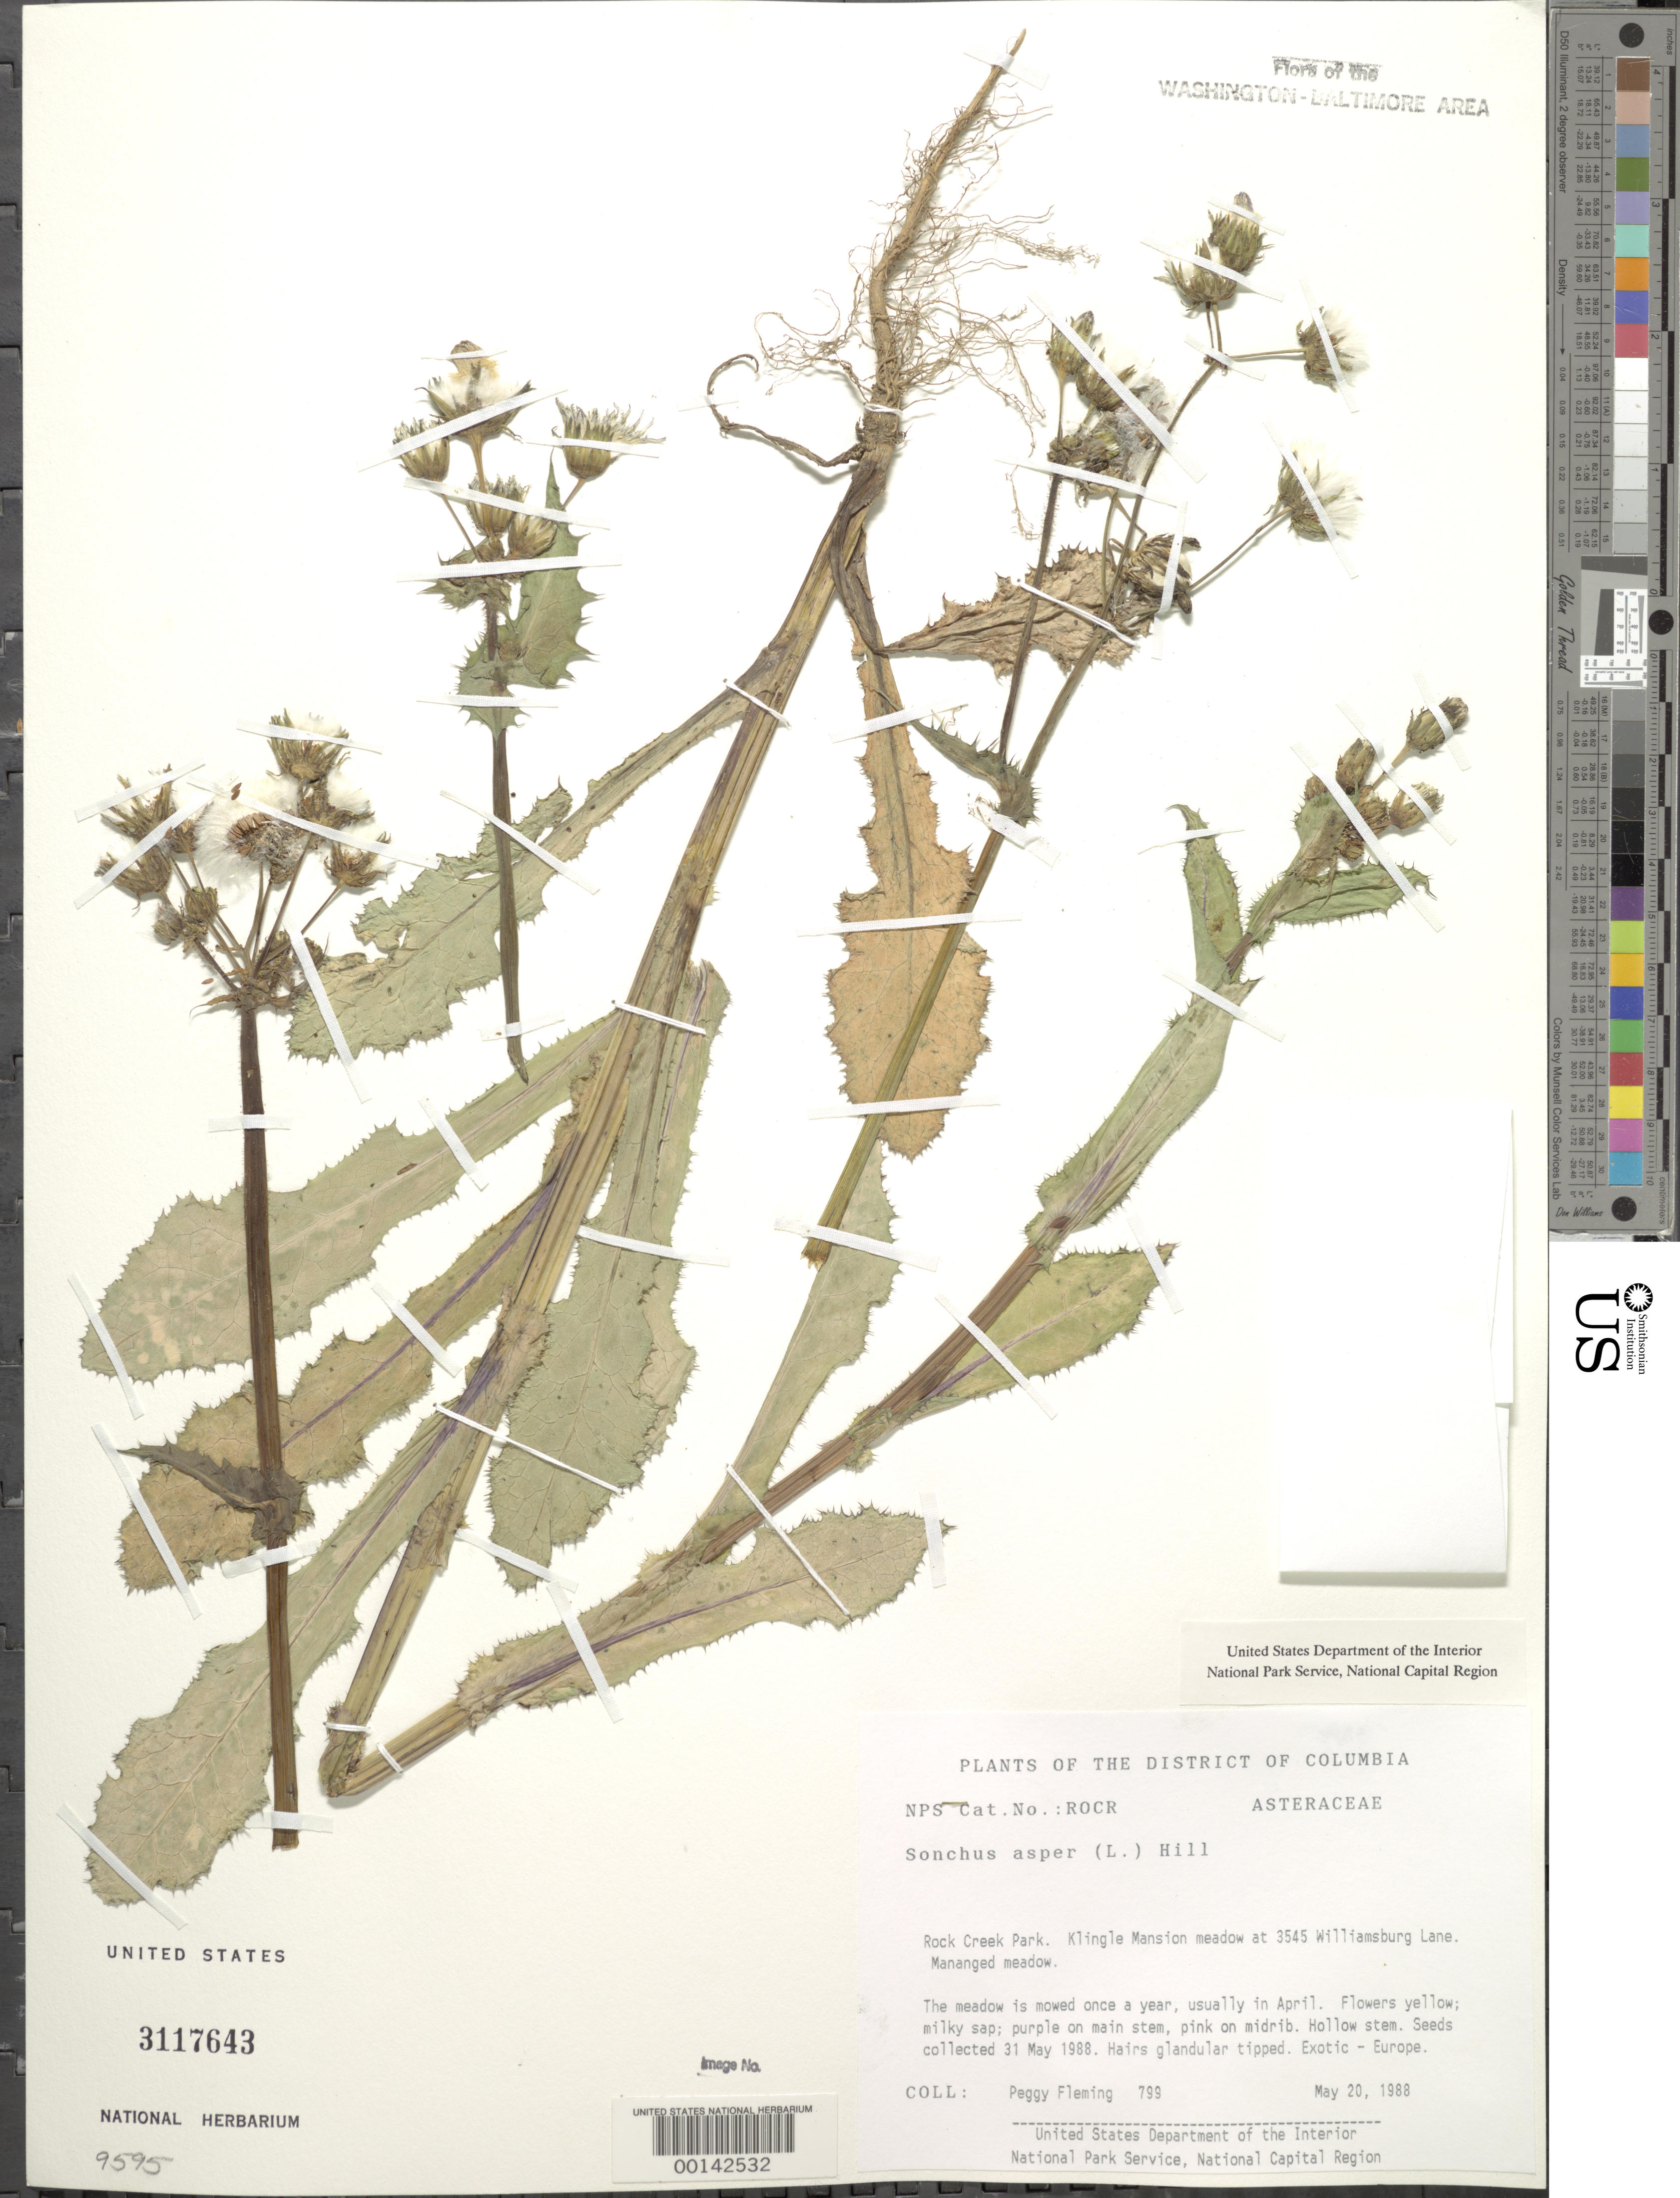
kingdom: Plantae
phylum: Tracheophyta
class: Magnoliopsida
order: Asterales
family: Asteraceae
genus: Sonchus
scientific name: Sonchus asper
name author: (L.) Hill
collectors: P. Fleming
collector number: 799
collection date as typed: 20 May 1988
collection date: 1988-05-20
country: United States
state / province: District of Columbia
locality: Rock Creek Park. Klingle Mansion meadow at 3545 Williamsburg Lane. Rock Creek Park & vicinity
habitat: Mananged meadow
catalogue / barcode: US 3117643